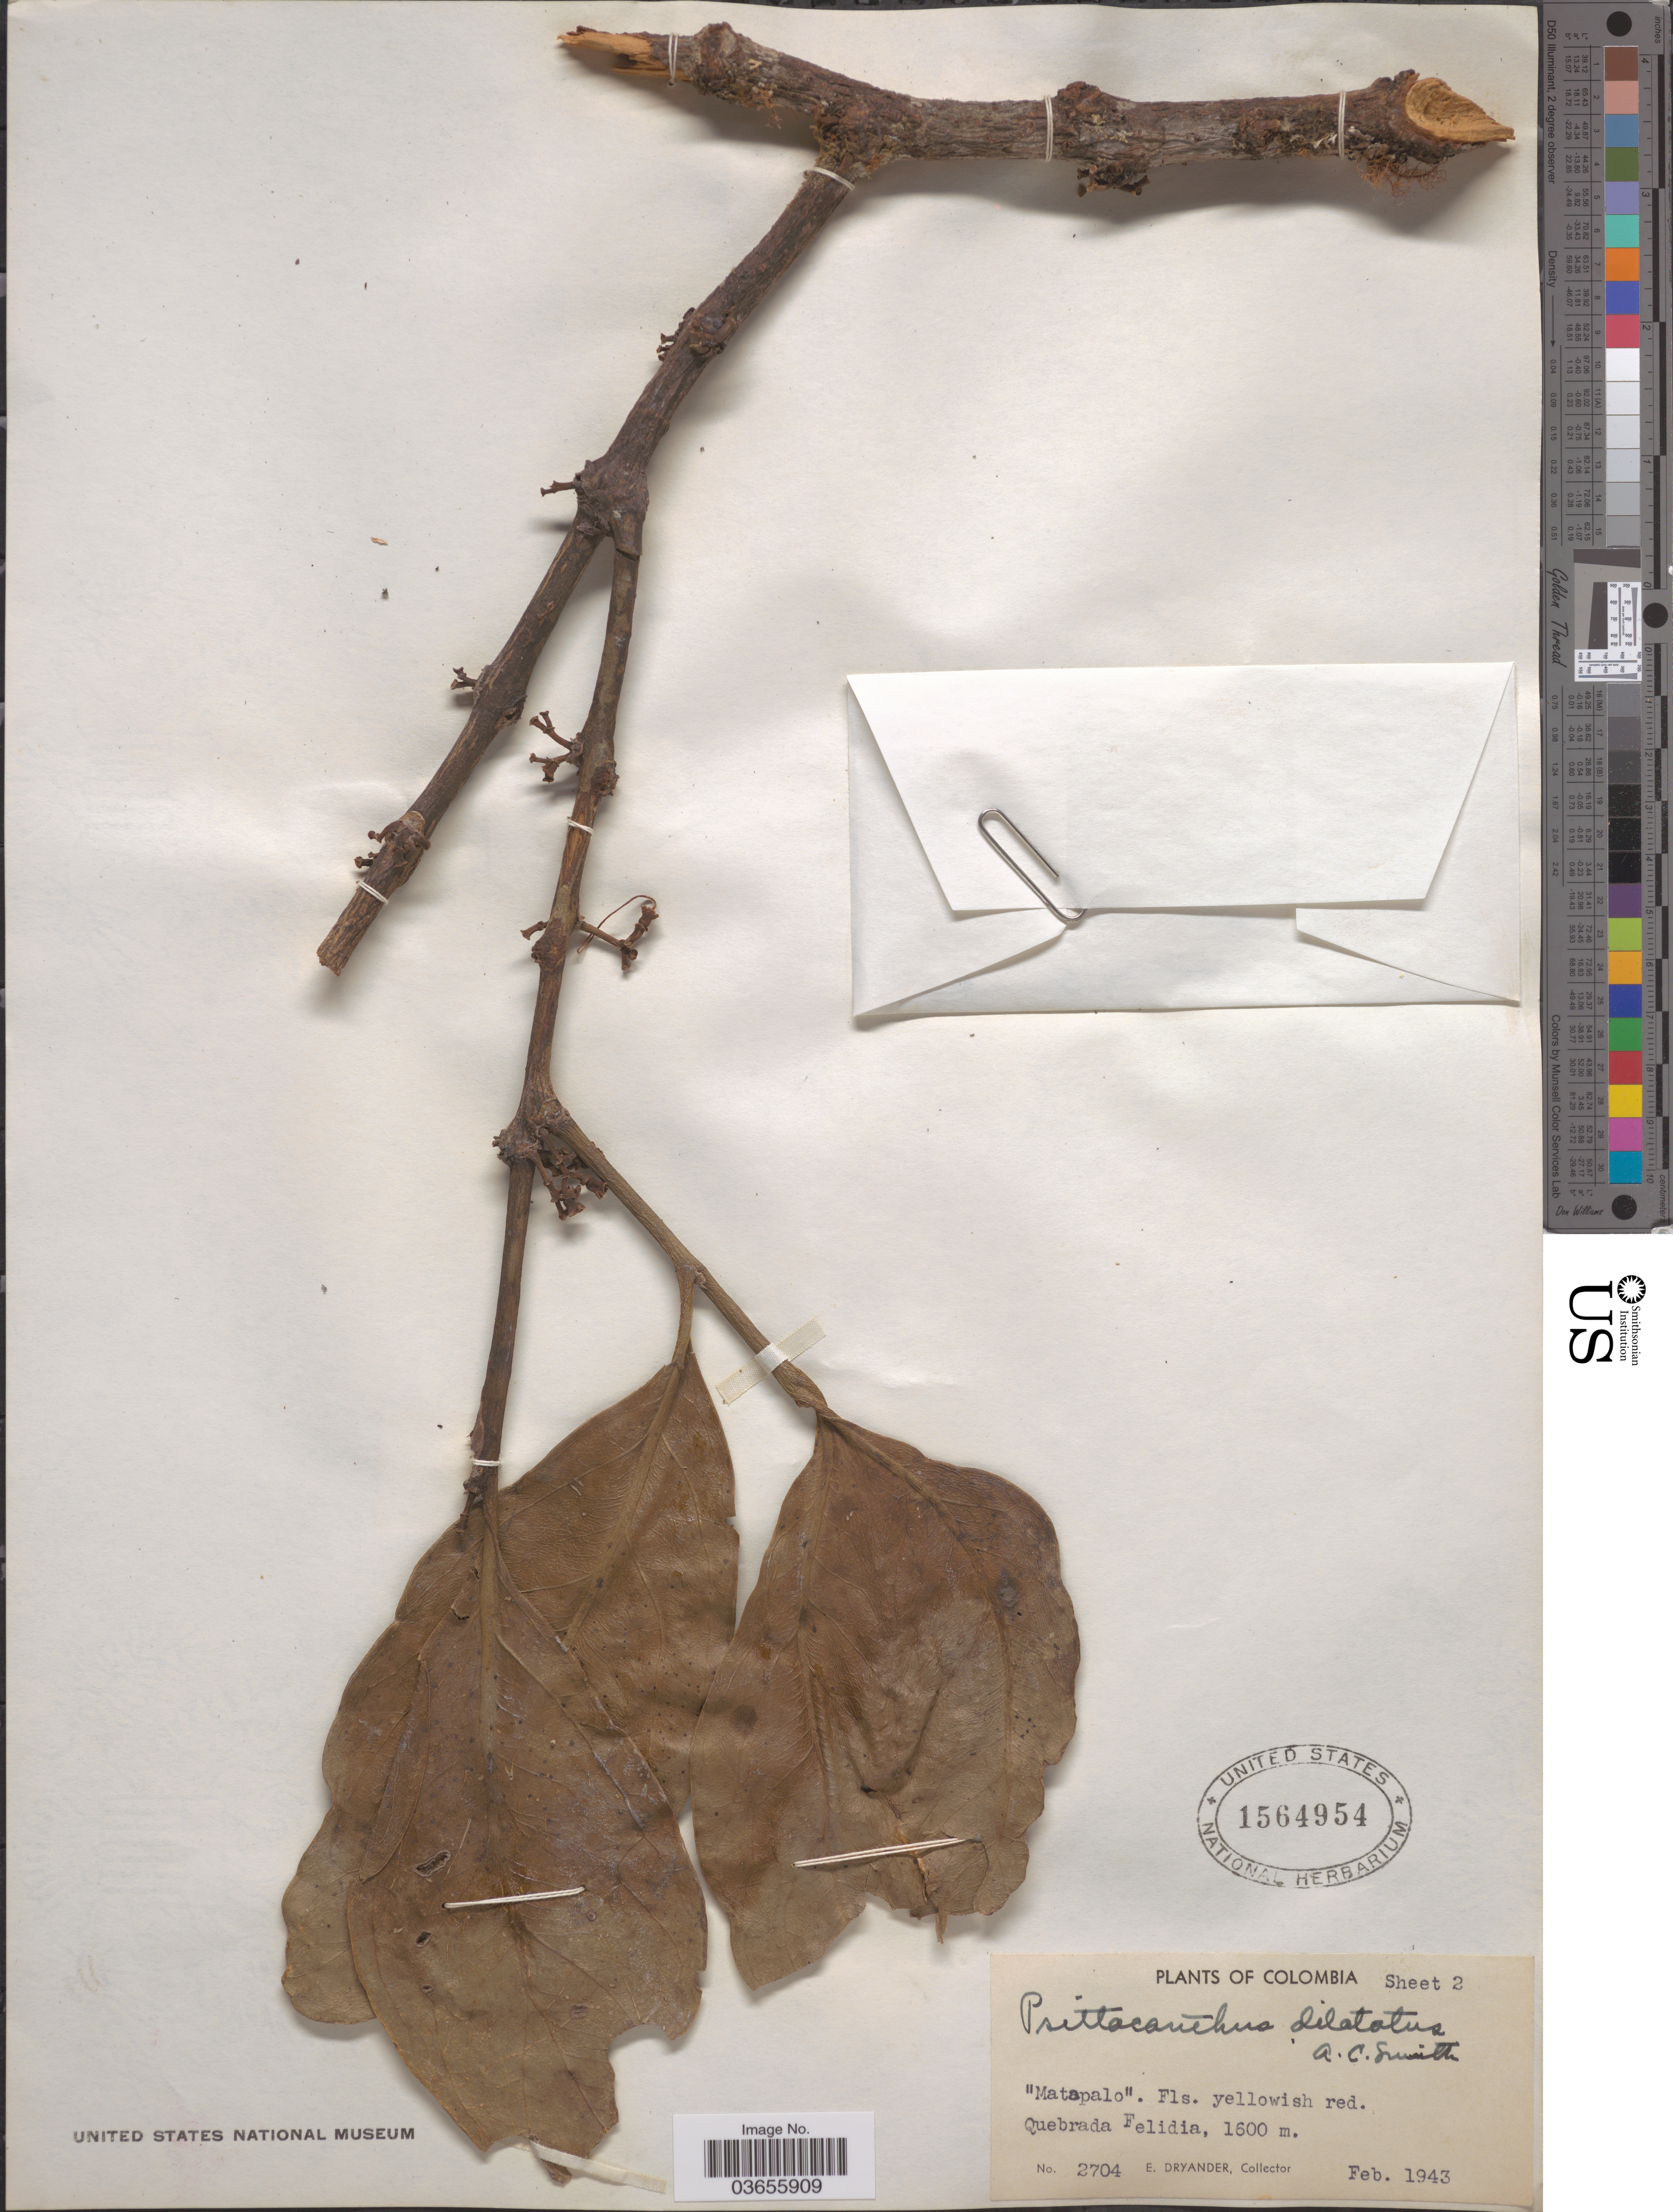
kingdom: Plantae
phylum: Tracheophyta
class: Magnoliopsida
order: Santalales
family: Loranthaceae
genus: Psittacanthus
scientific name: Psittacanthus dilatatus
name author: A.C. Sm.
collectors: E. Dryander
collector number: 2704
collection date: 1943-02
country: Colombia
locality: Quebrada Felidia.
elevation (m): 1600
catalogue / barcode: US 1564954